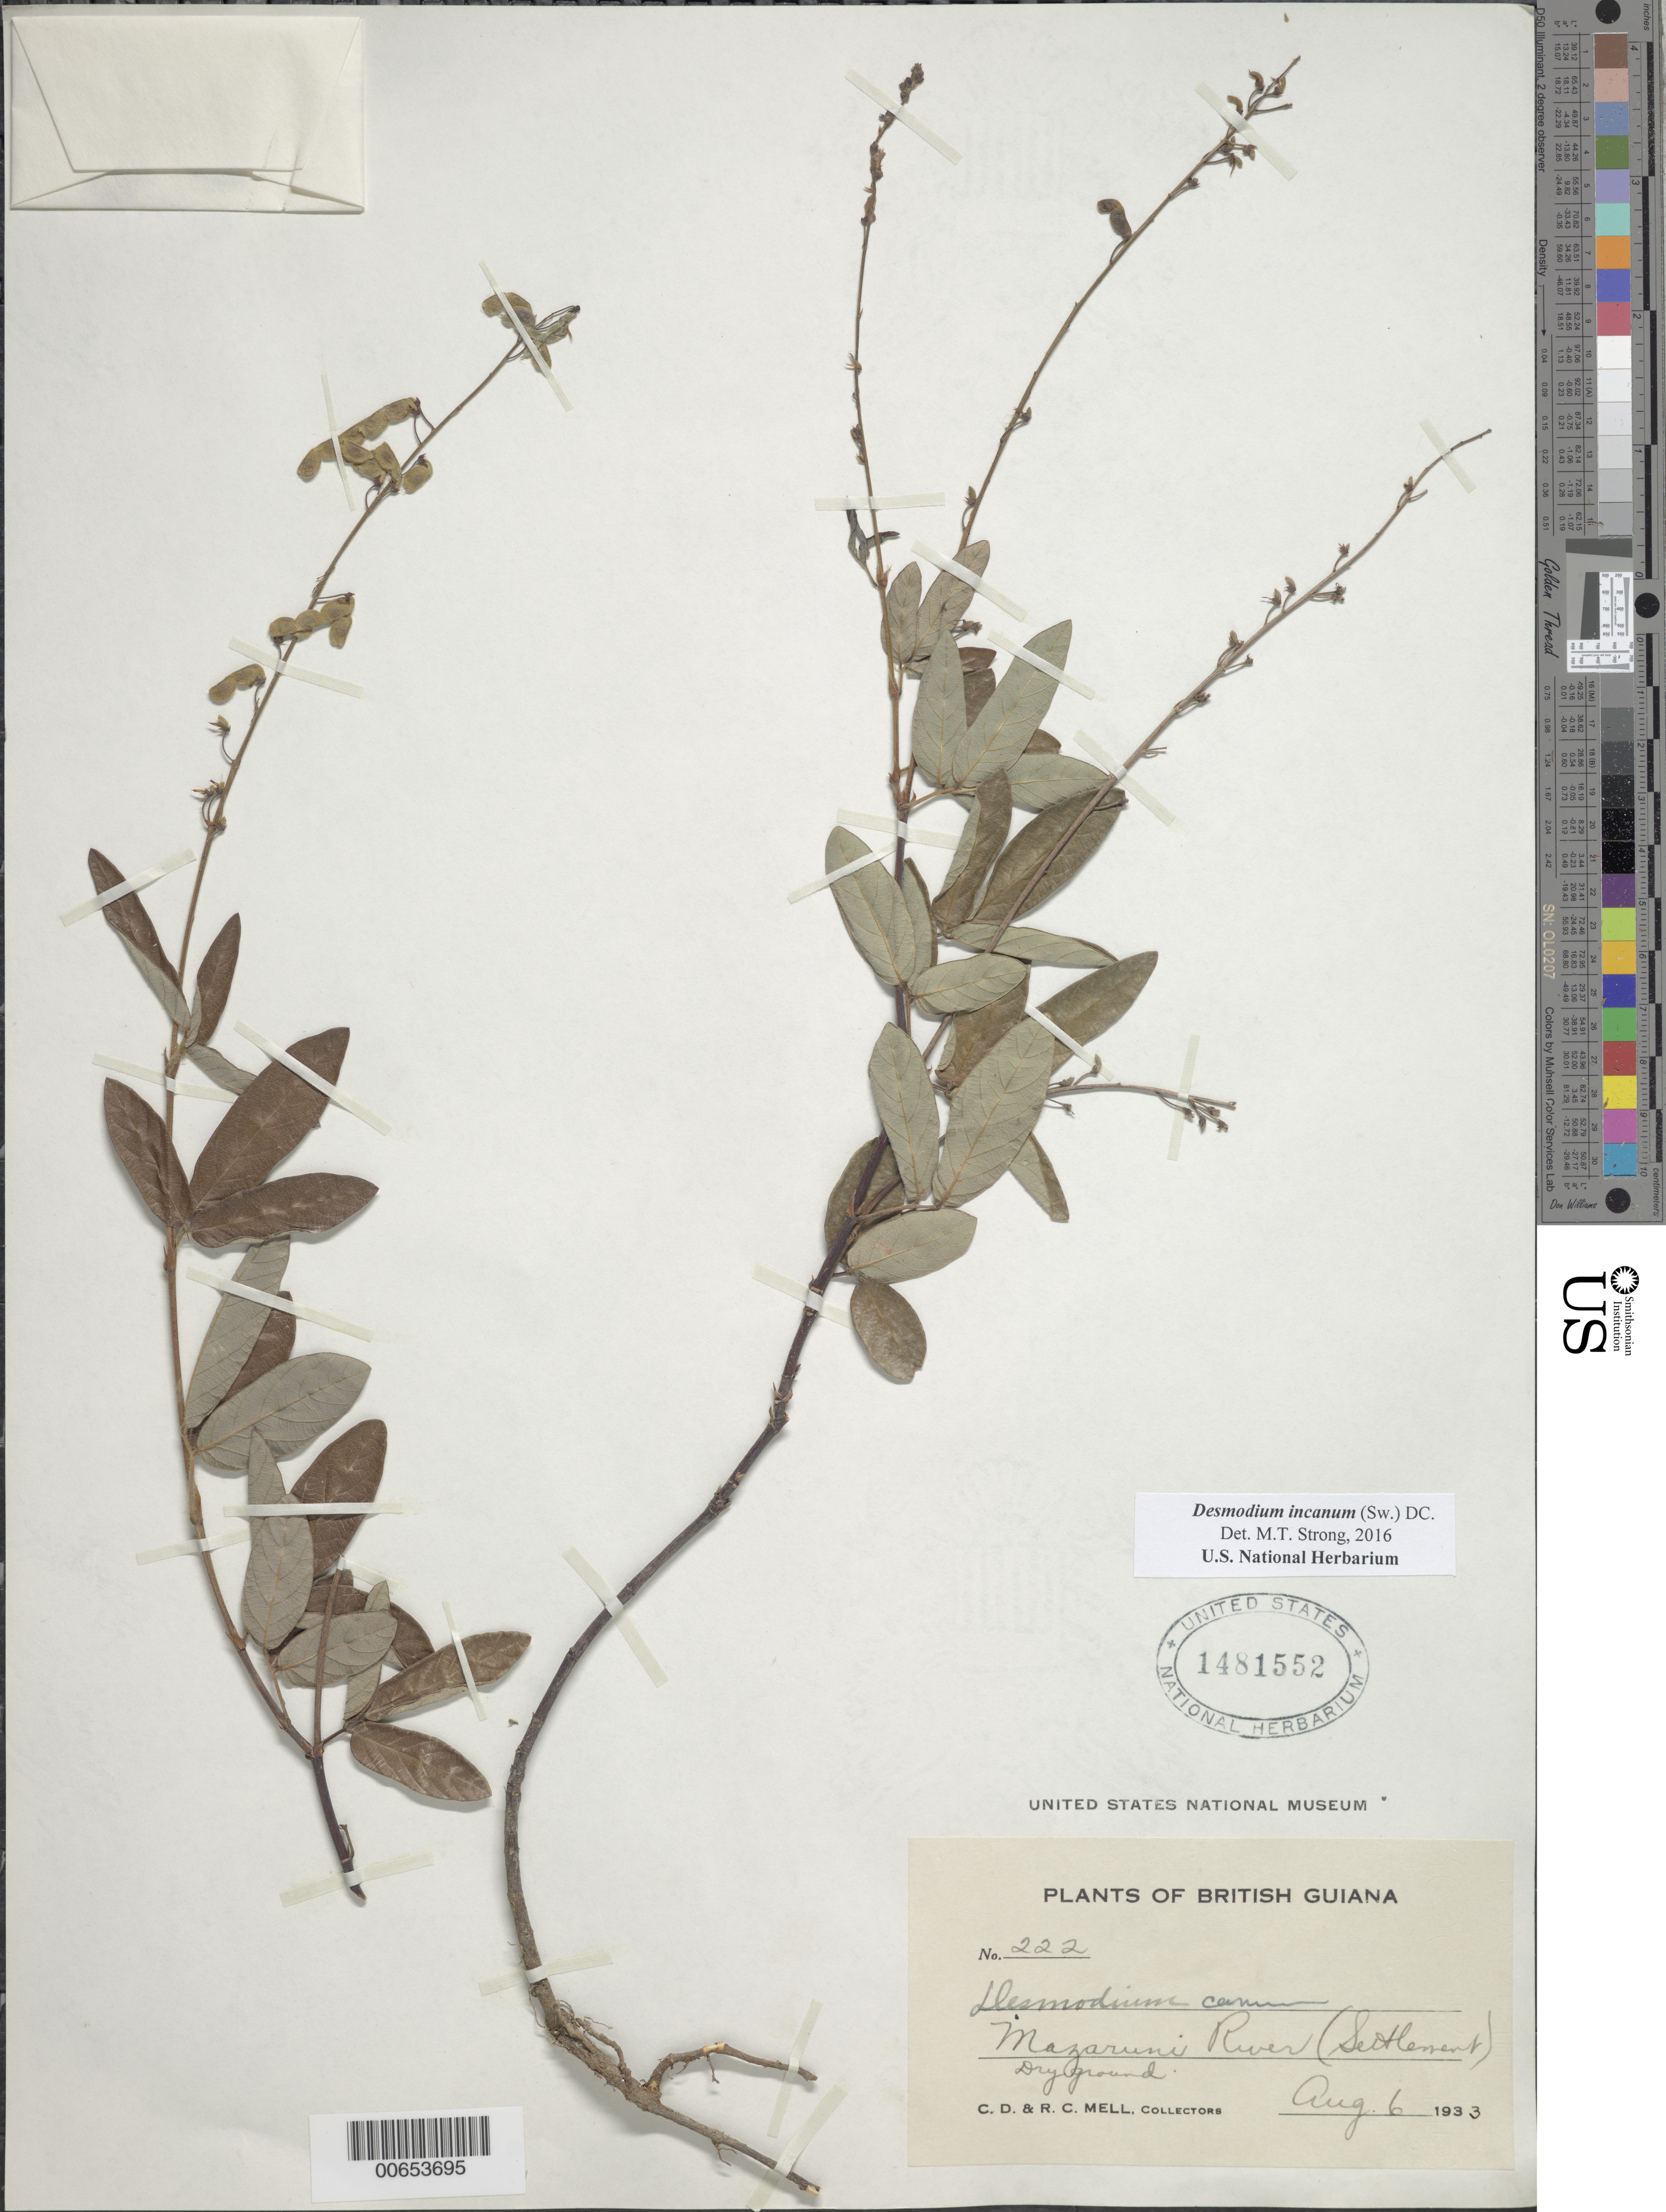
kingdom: Plantae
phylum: Tracheophyta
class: Magnoliopsida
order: Fabales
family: Fabaceae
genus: Desmodium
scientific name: Desmodium incanum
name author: (Sw.) DC.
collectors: C. D. Mell & R. Mell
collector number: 222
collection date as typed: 6-Aug-33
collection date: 1933-08-06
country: Guyana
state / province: Cuyuni-Mazaruni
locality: Mazaruni R. (settlement)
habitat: Dry ground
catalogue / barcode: US 1481552